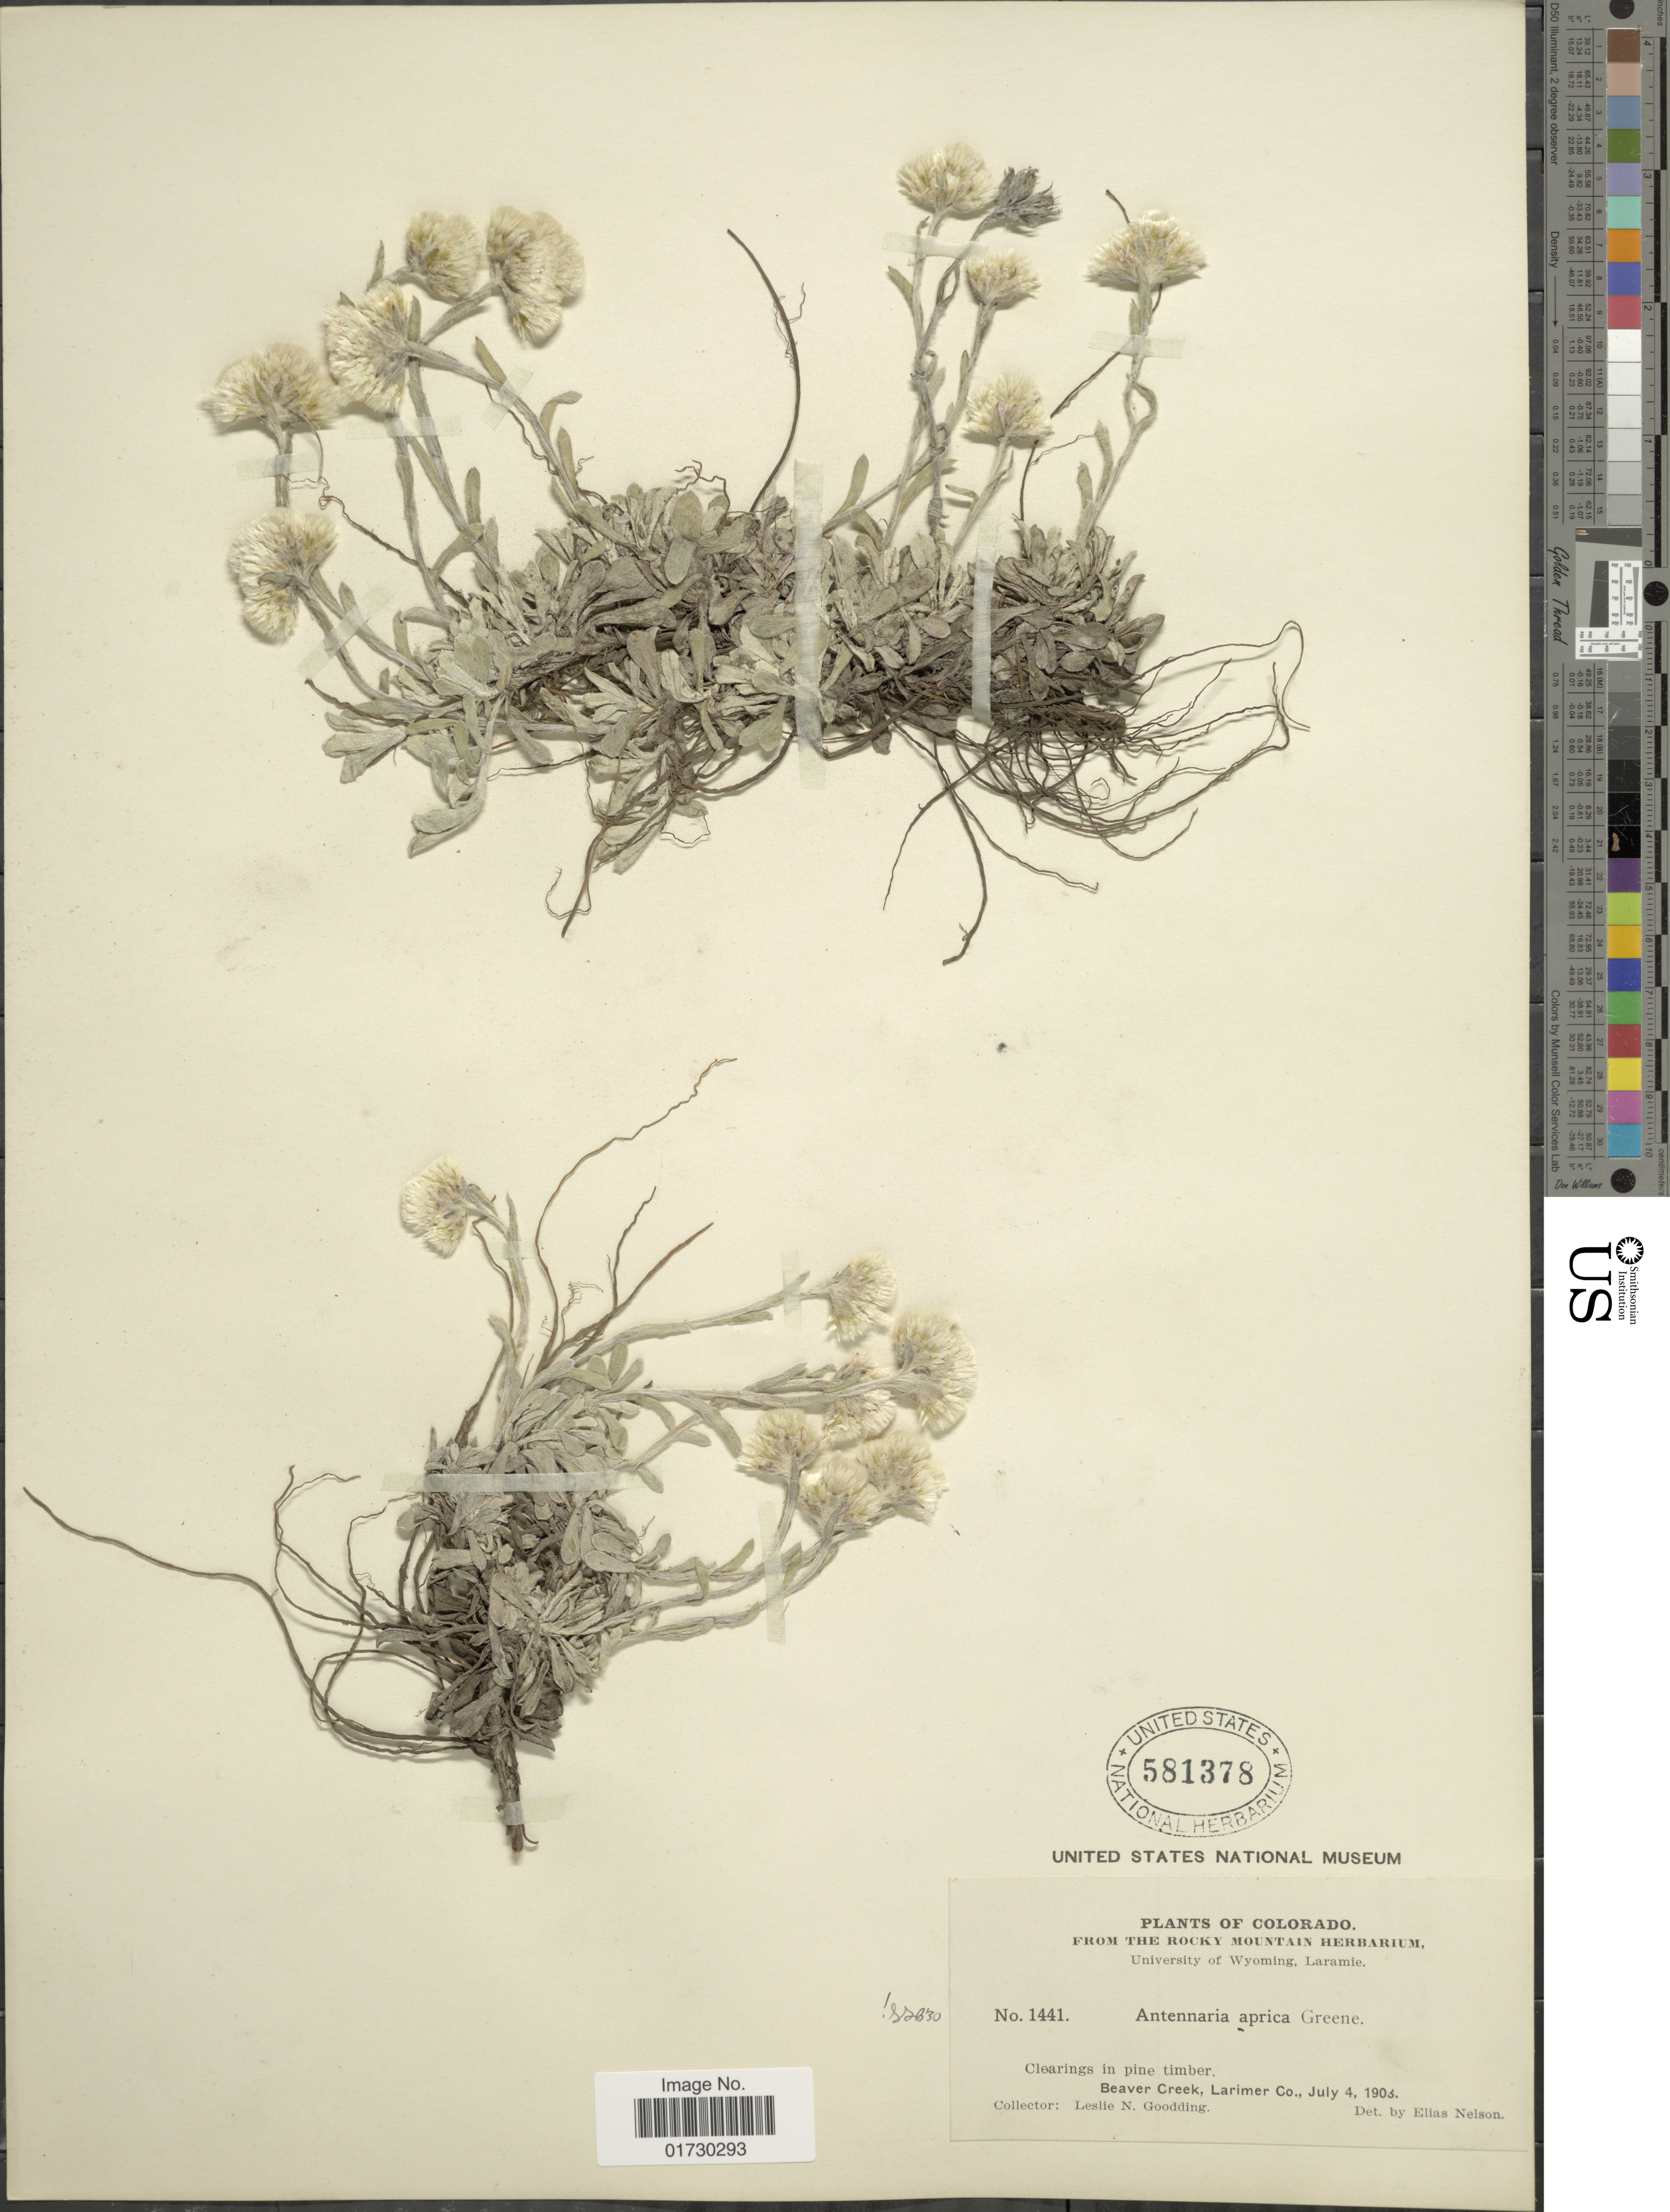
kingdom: Plantae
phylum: Tracheophyta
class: Magnoliopsida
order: Asterales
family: Asteraceae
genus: Antennaria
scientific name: Antennaria aprica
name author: Greene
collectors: L. N. Goodding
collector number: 1441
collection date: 1903-07-04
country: United States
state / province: Colorado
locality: Clearings in pine timber, Beaver Creek, Larimer Co.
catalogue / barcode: US 581378